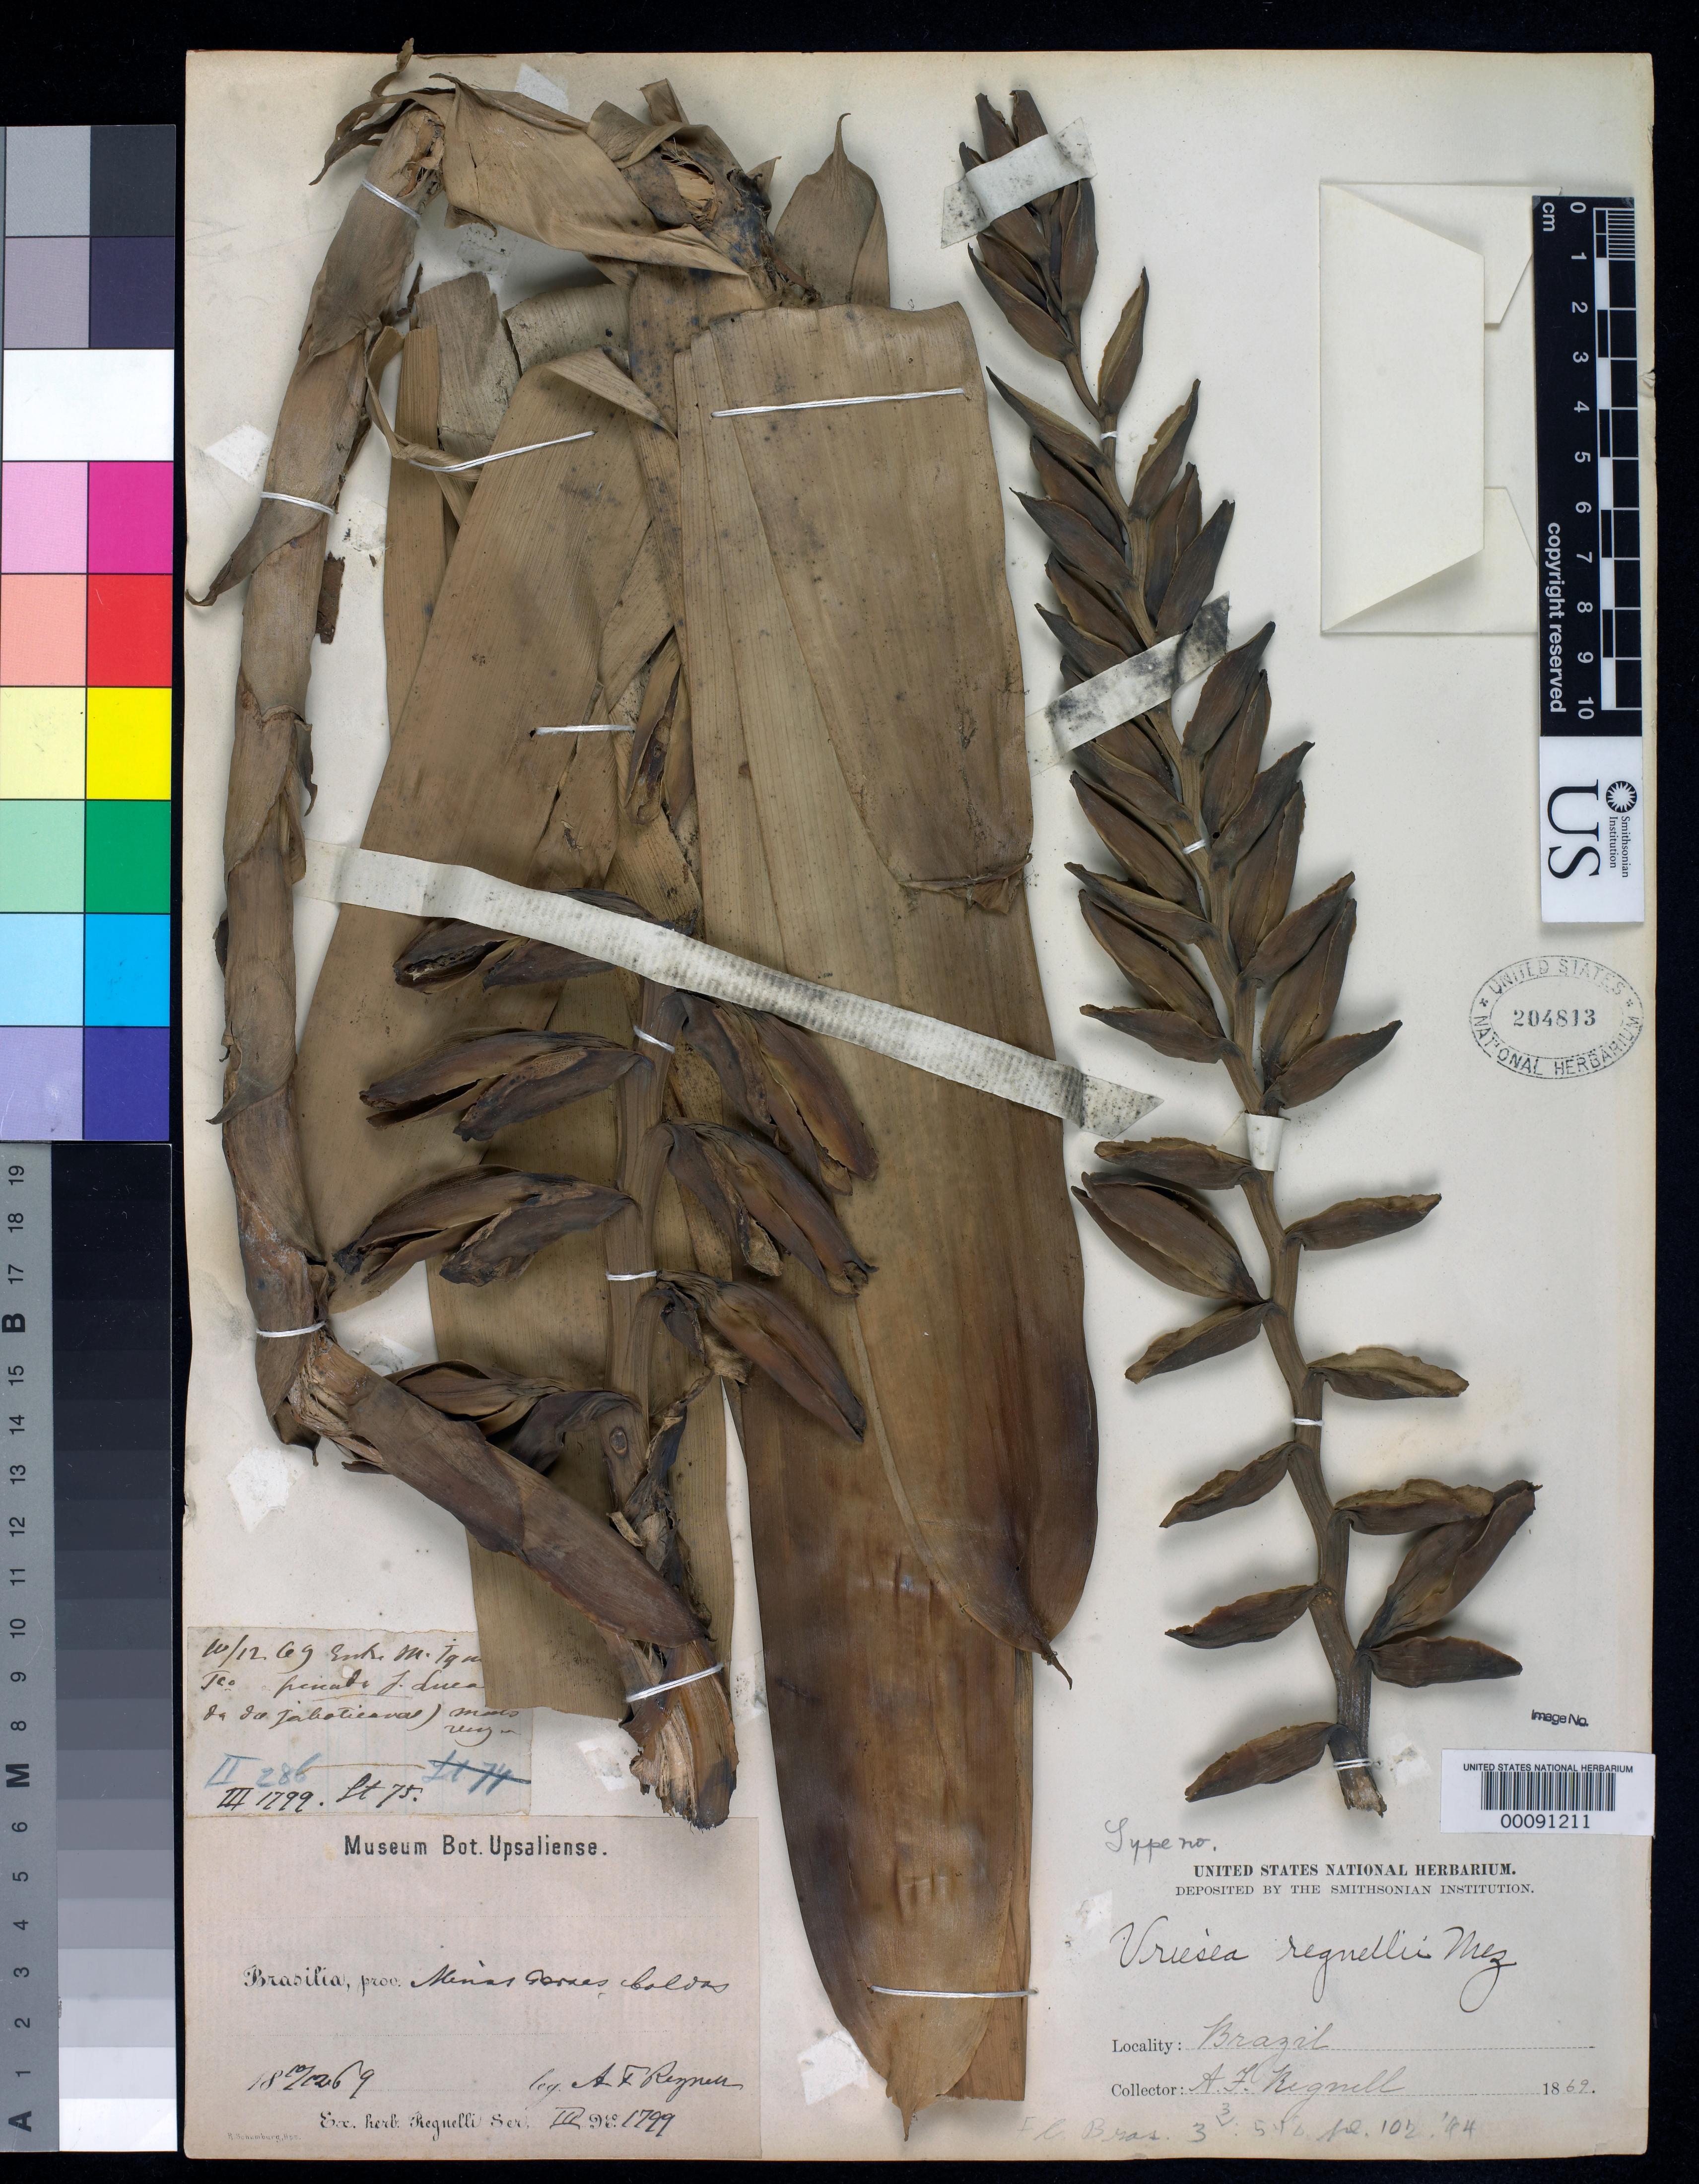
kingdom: Plantae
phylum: Tracheophyta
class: Liliopsida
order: Poales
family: Bromeliaceae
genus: Vriesea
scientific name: Vriesea regnellii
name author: Mez in Mart.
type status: Isotype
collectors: A. F. Regnell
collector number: III 1799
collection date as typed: Dec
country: Brazil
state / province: Minas Gerais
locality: Caldas and Jardine.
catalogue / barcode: US 204813